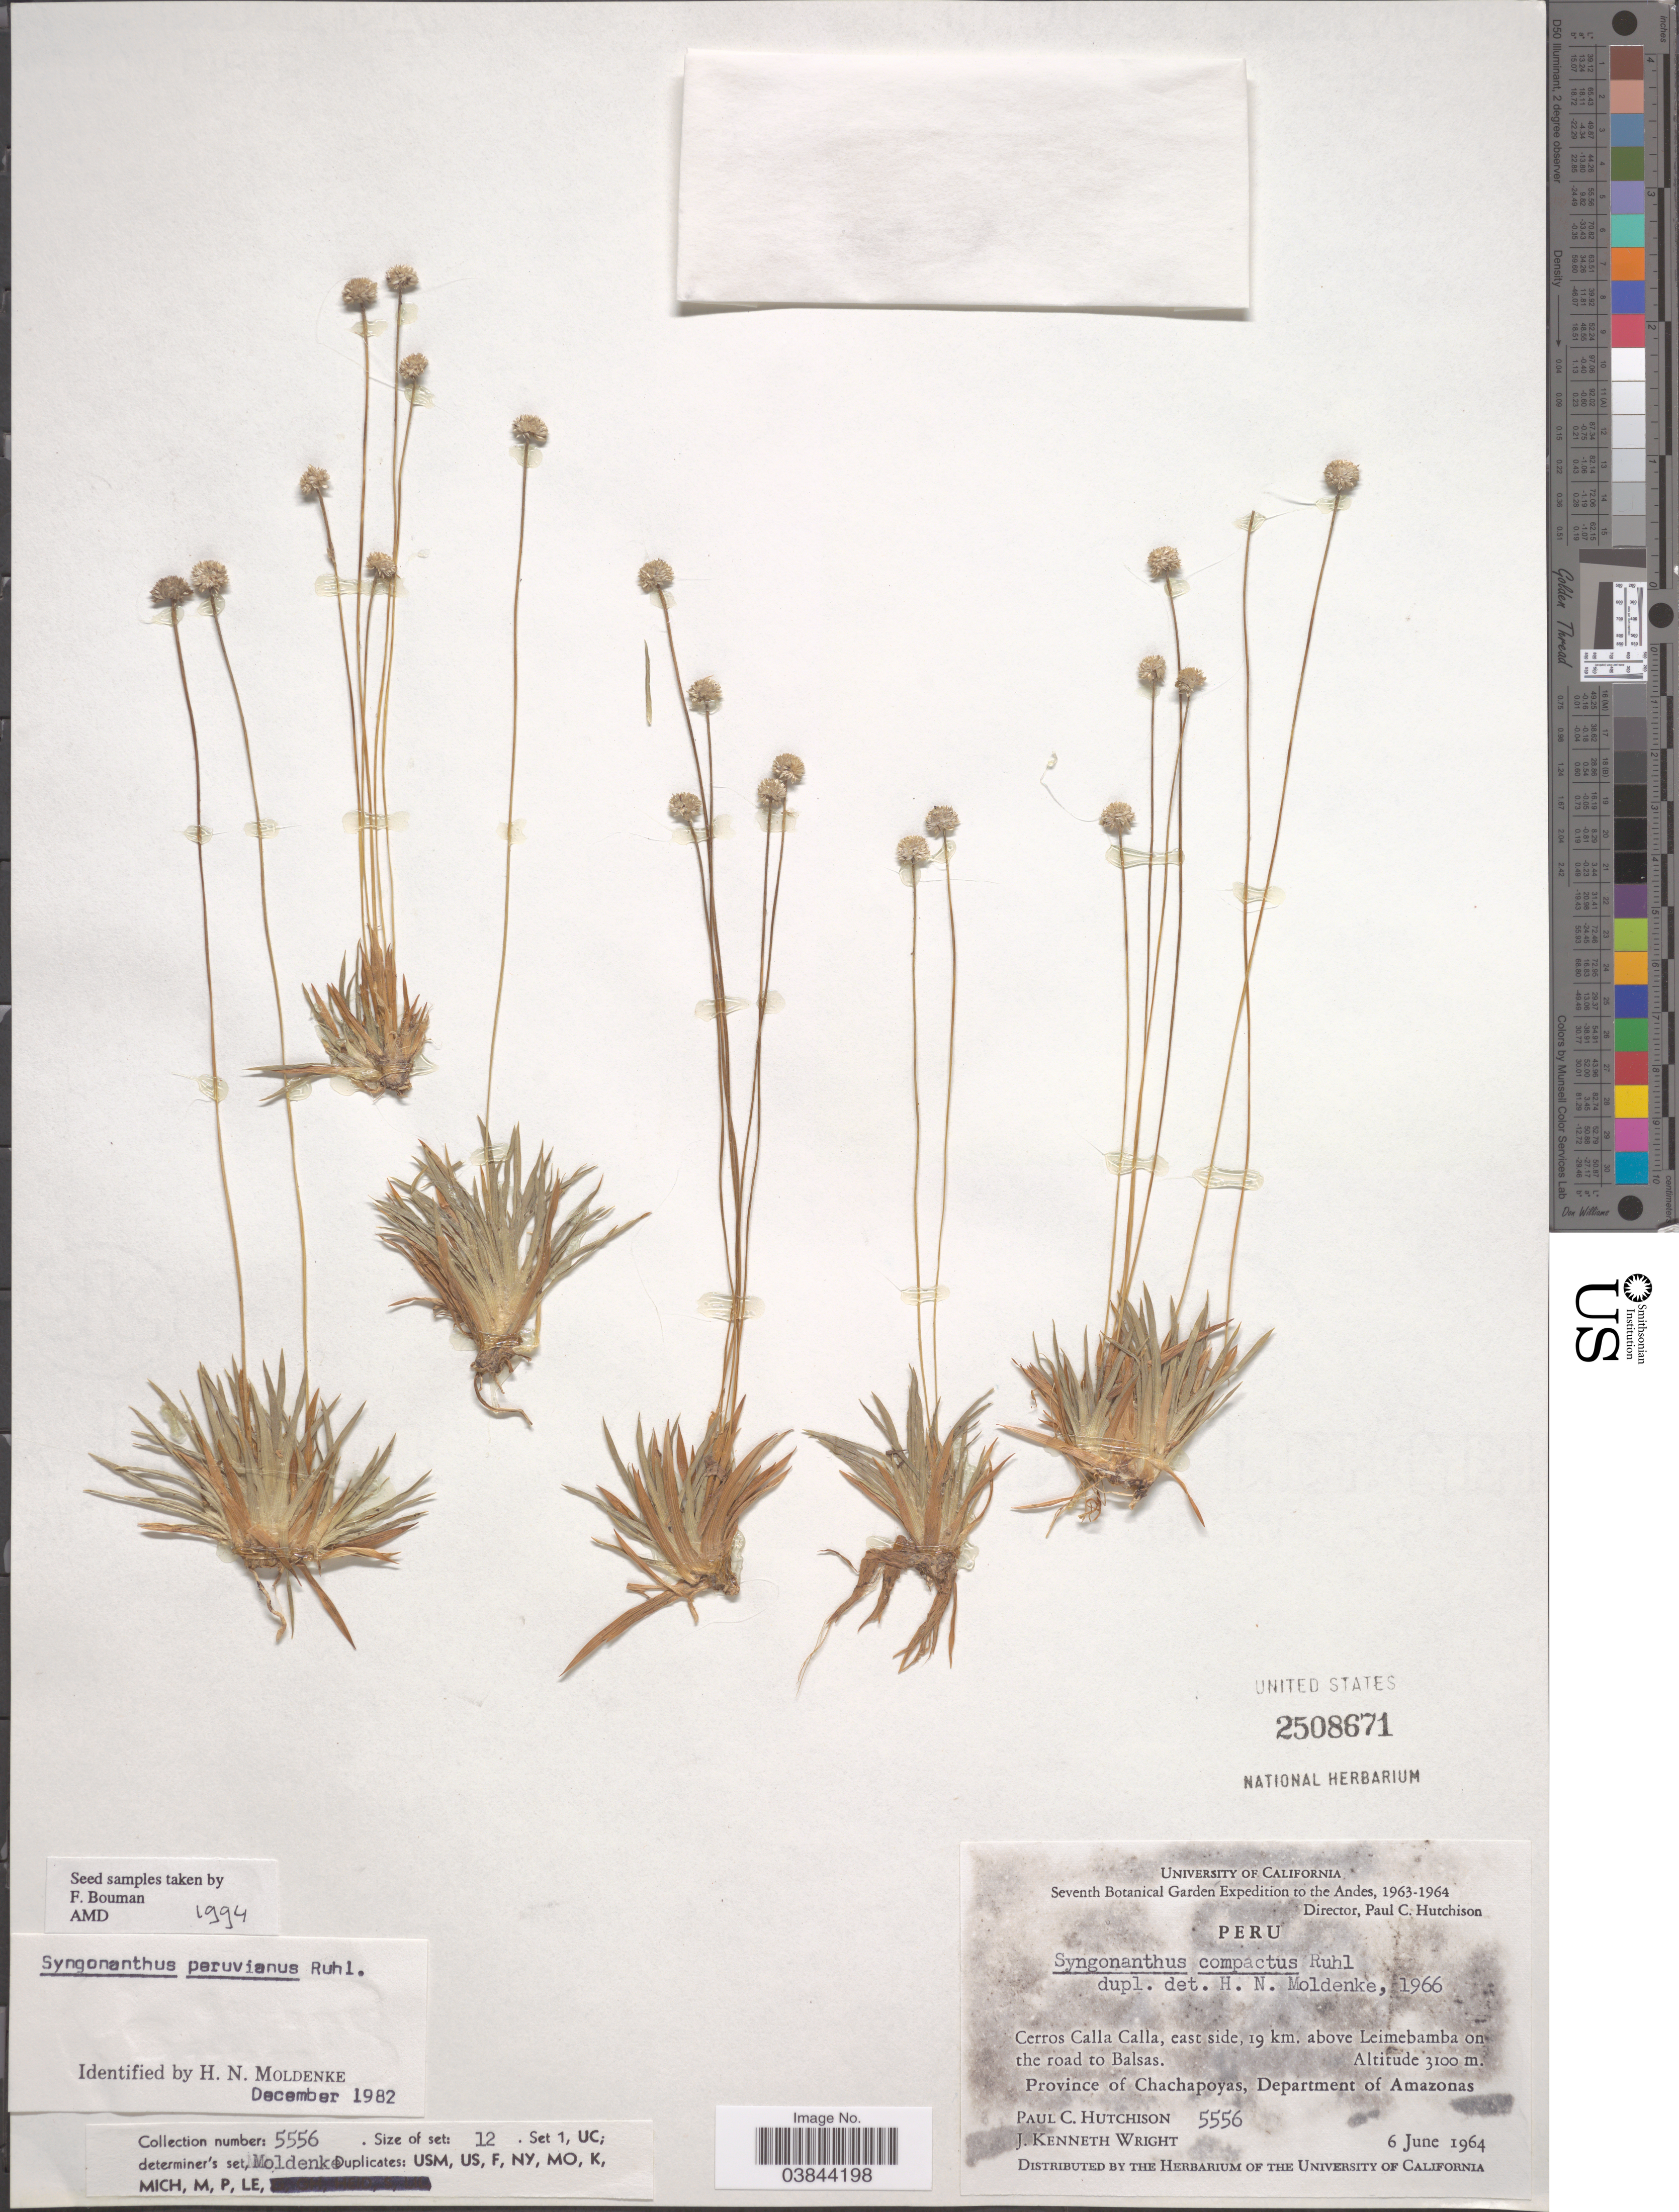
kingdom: Plantae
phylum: Tracheophyta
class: Liliopsida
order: Poales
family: Eriocaulaceae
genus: Syngonanthus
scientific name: Syngonanthus peruvianus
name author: Ruhland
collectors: P. C. Hutchison & J. K. Wright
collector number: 5556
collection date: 1964-06-06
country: Peru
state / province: Amazonas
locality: The Andes. Cerros Calla-Calla, east side, 19 km. above Leimebamba on the road to Balsas. Province of Chachapoyas, Department of Amazonas.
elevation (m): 3100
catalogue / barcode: US 2508671